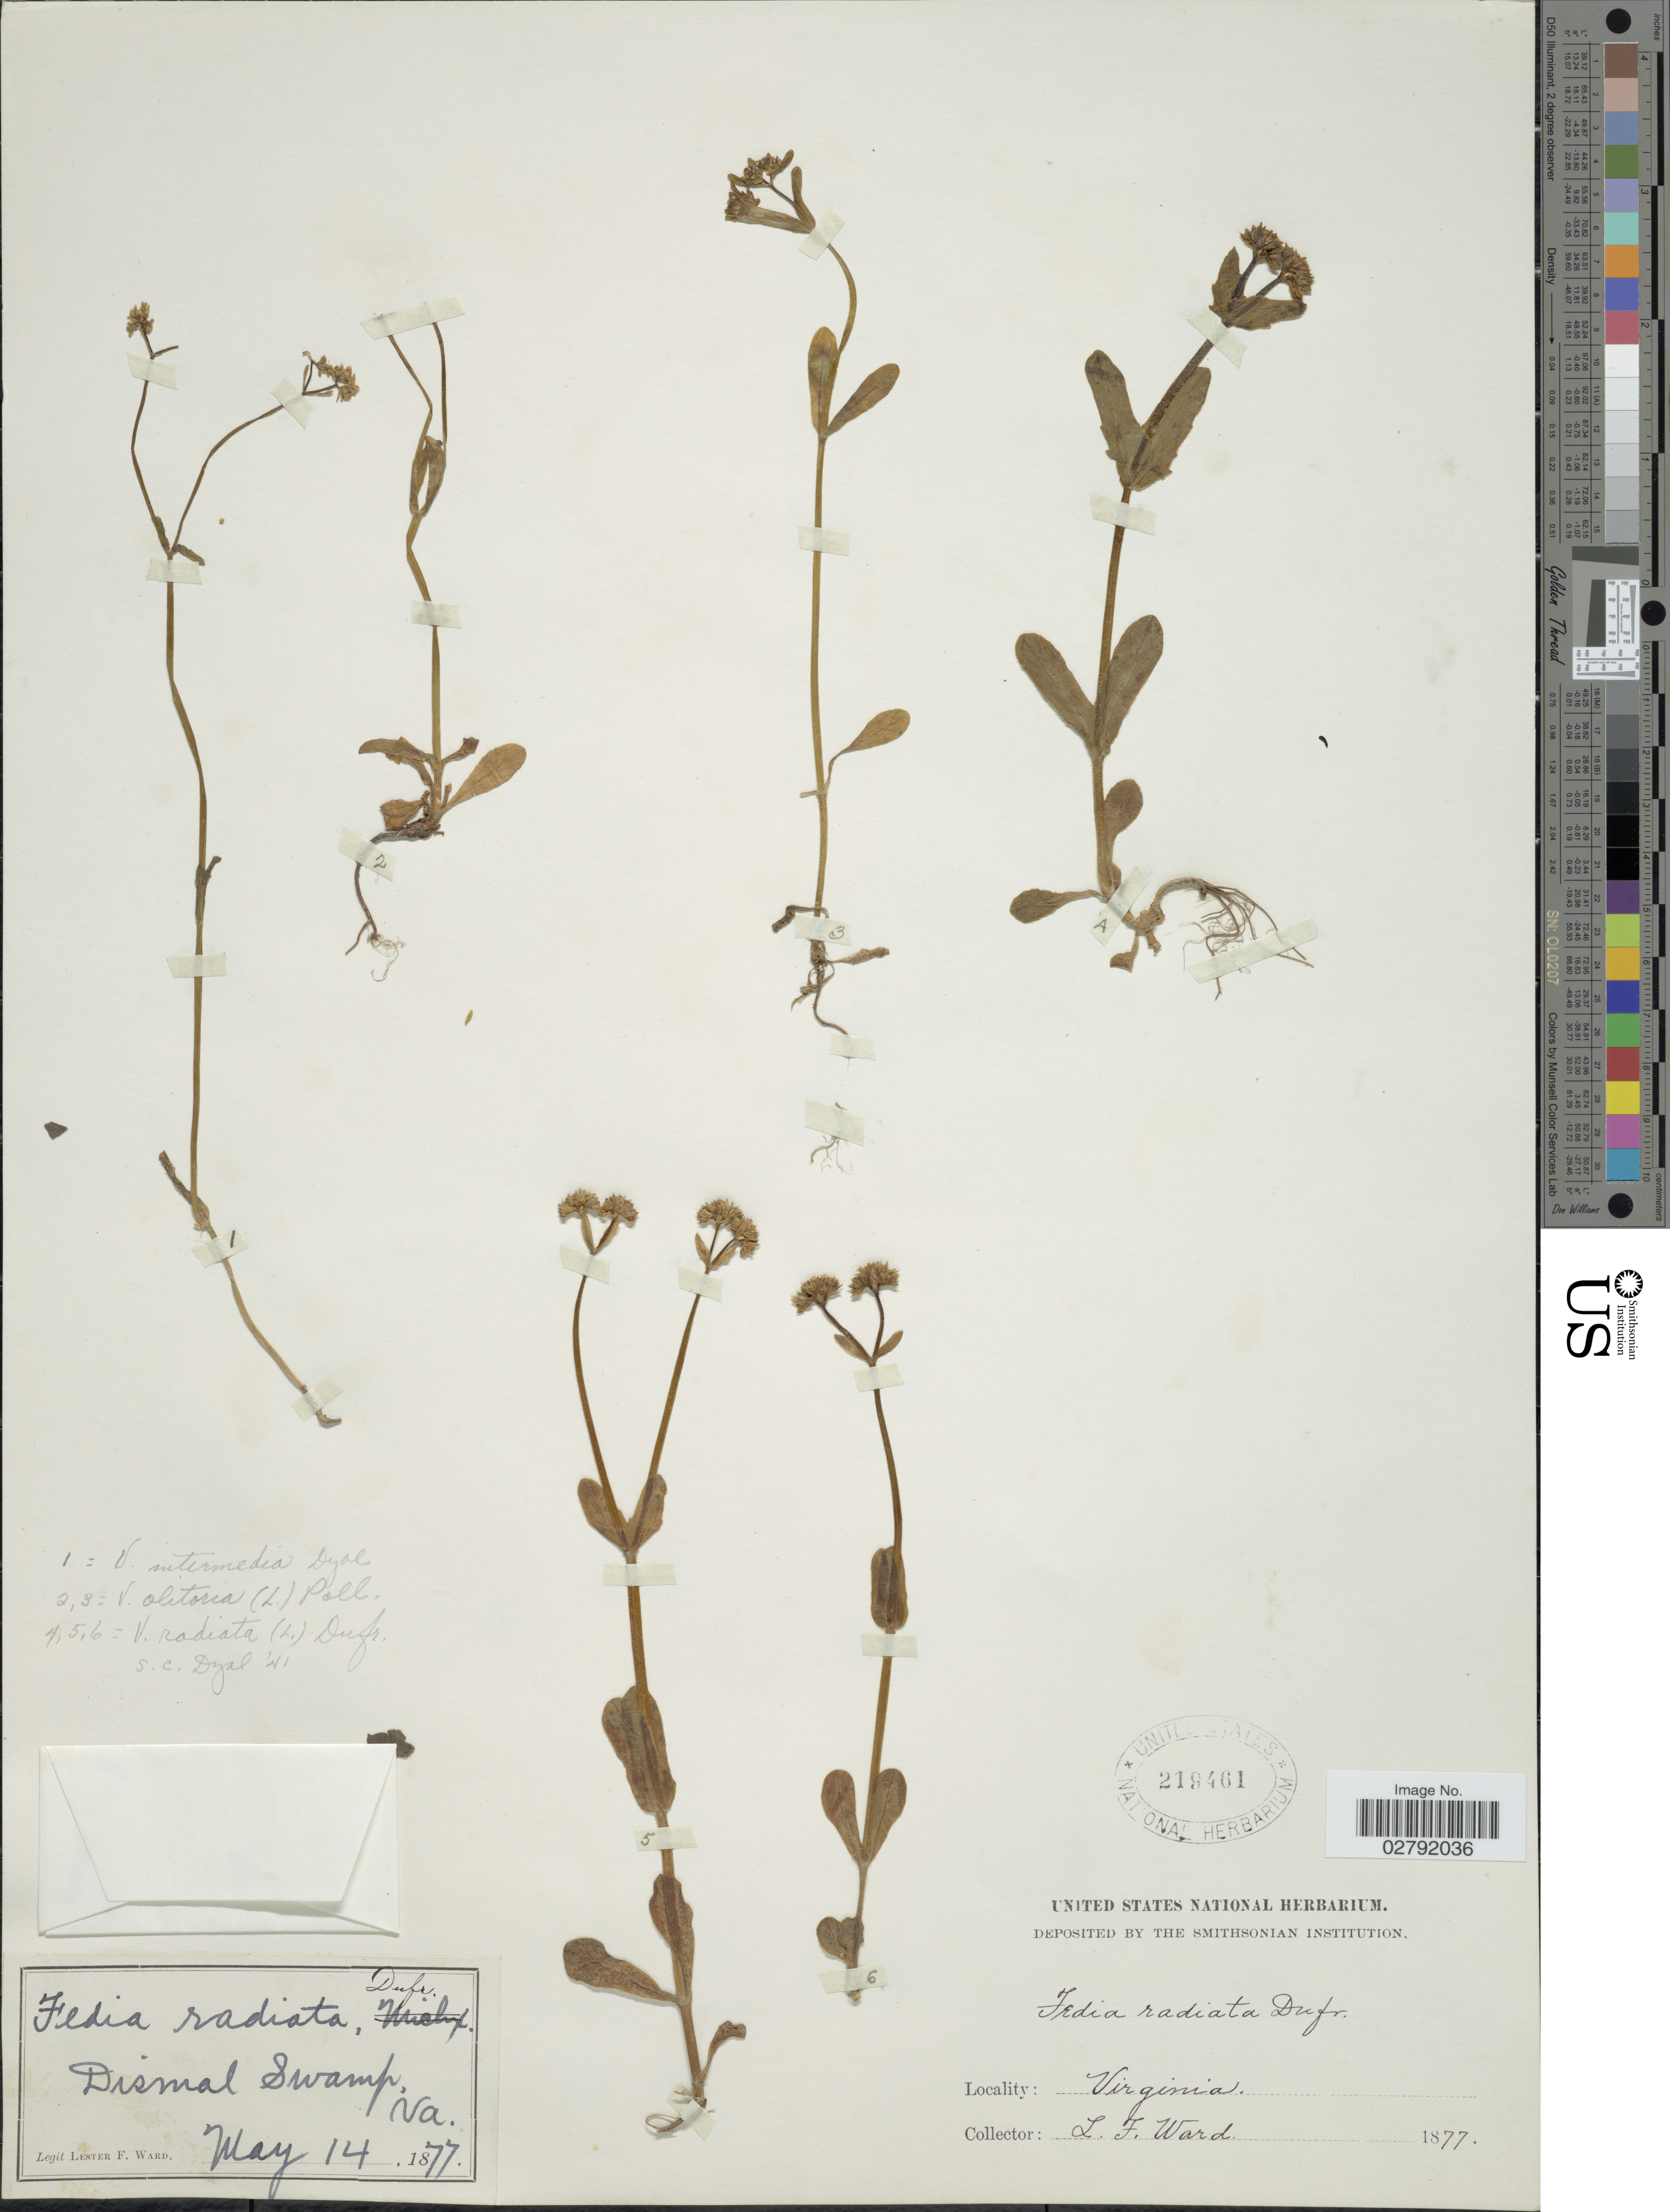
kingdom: Plantae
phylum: Tracheophyta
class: Magnoliopsida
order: Dipsacales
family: Caprifoliaceae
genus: Valerianella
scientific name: Valerianella intermedia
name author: Dyal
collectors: L. F. Ward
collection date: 1877-05-14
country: United States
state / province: Virginia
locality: Dismal Swamp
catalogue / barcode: US 219461